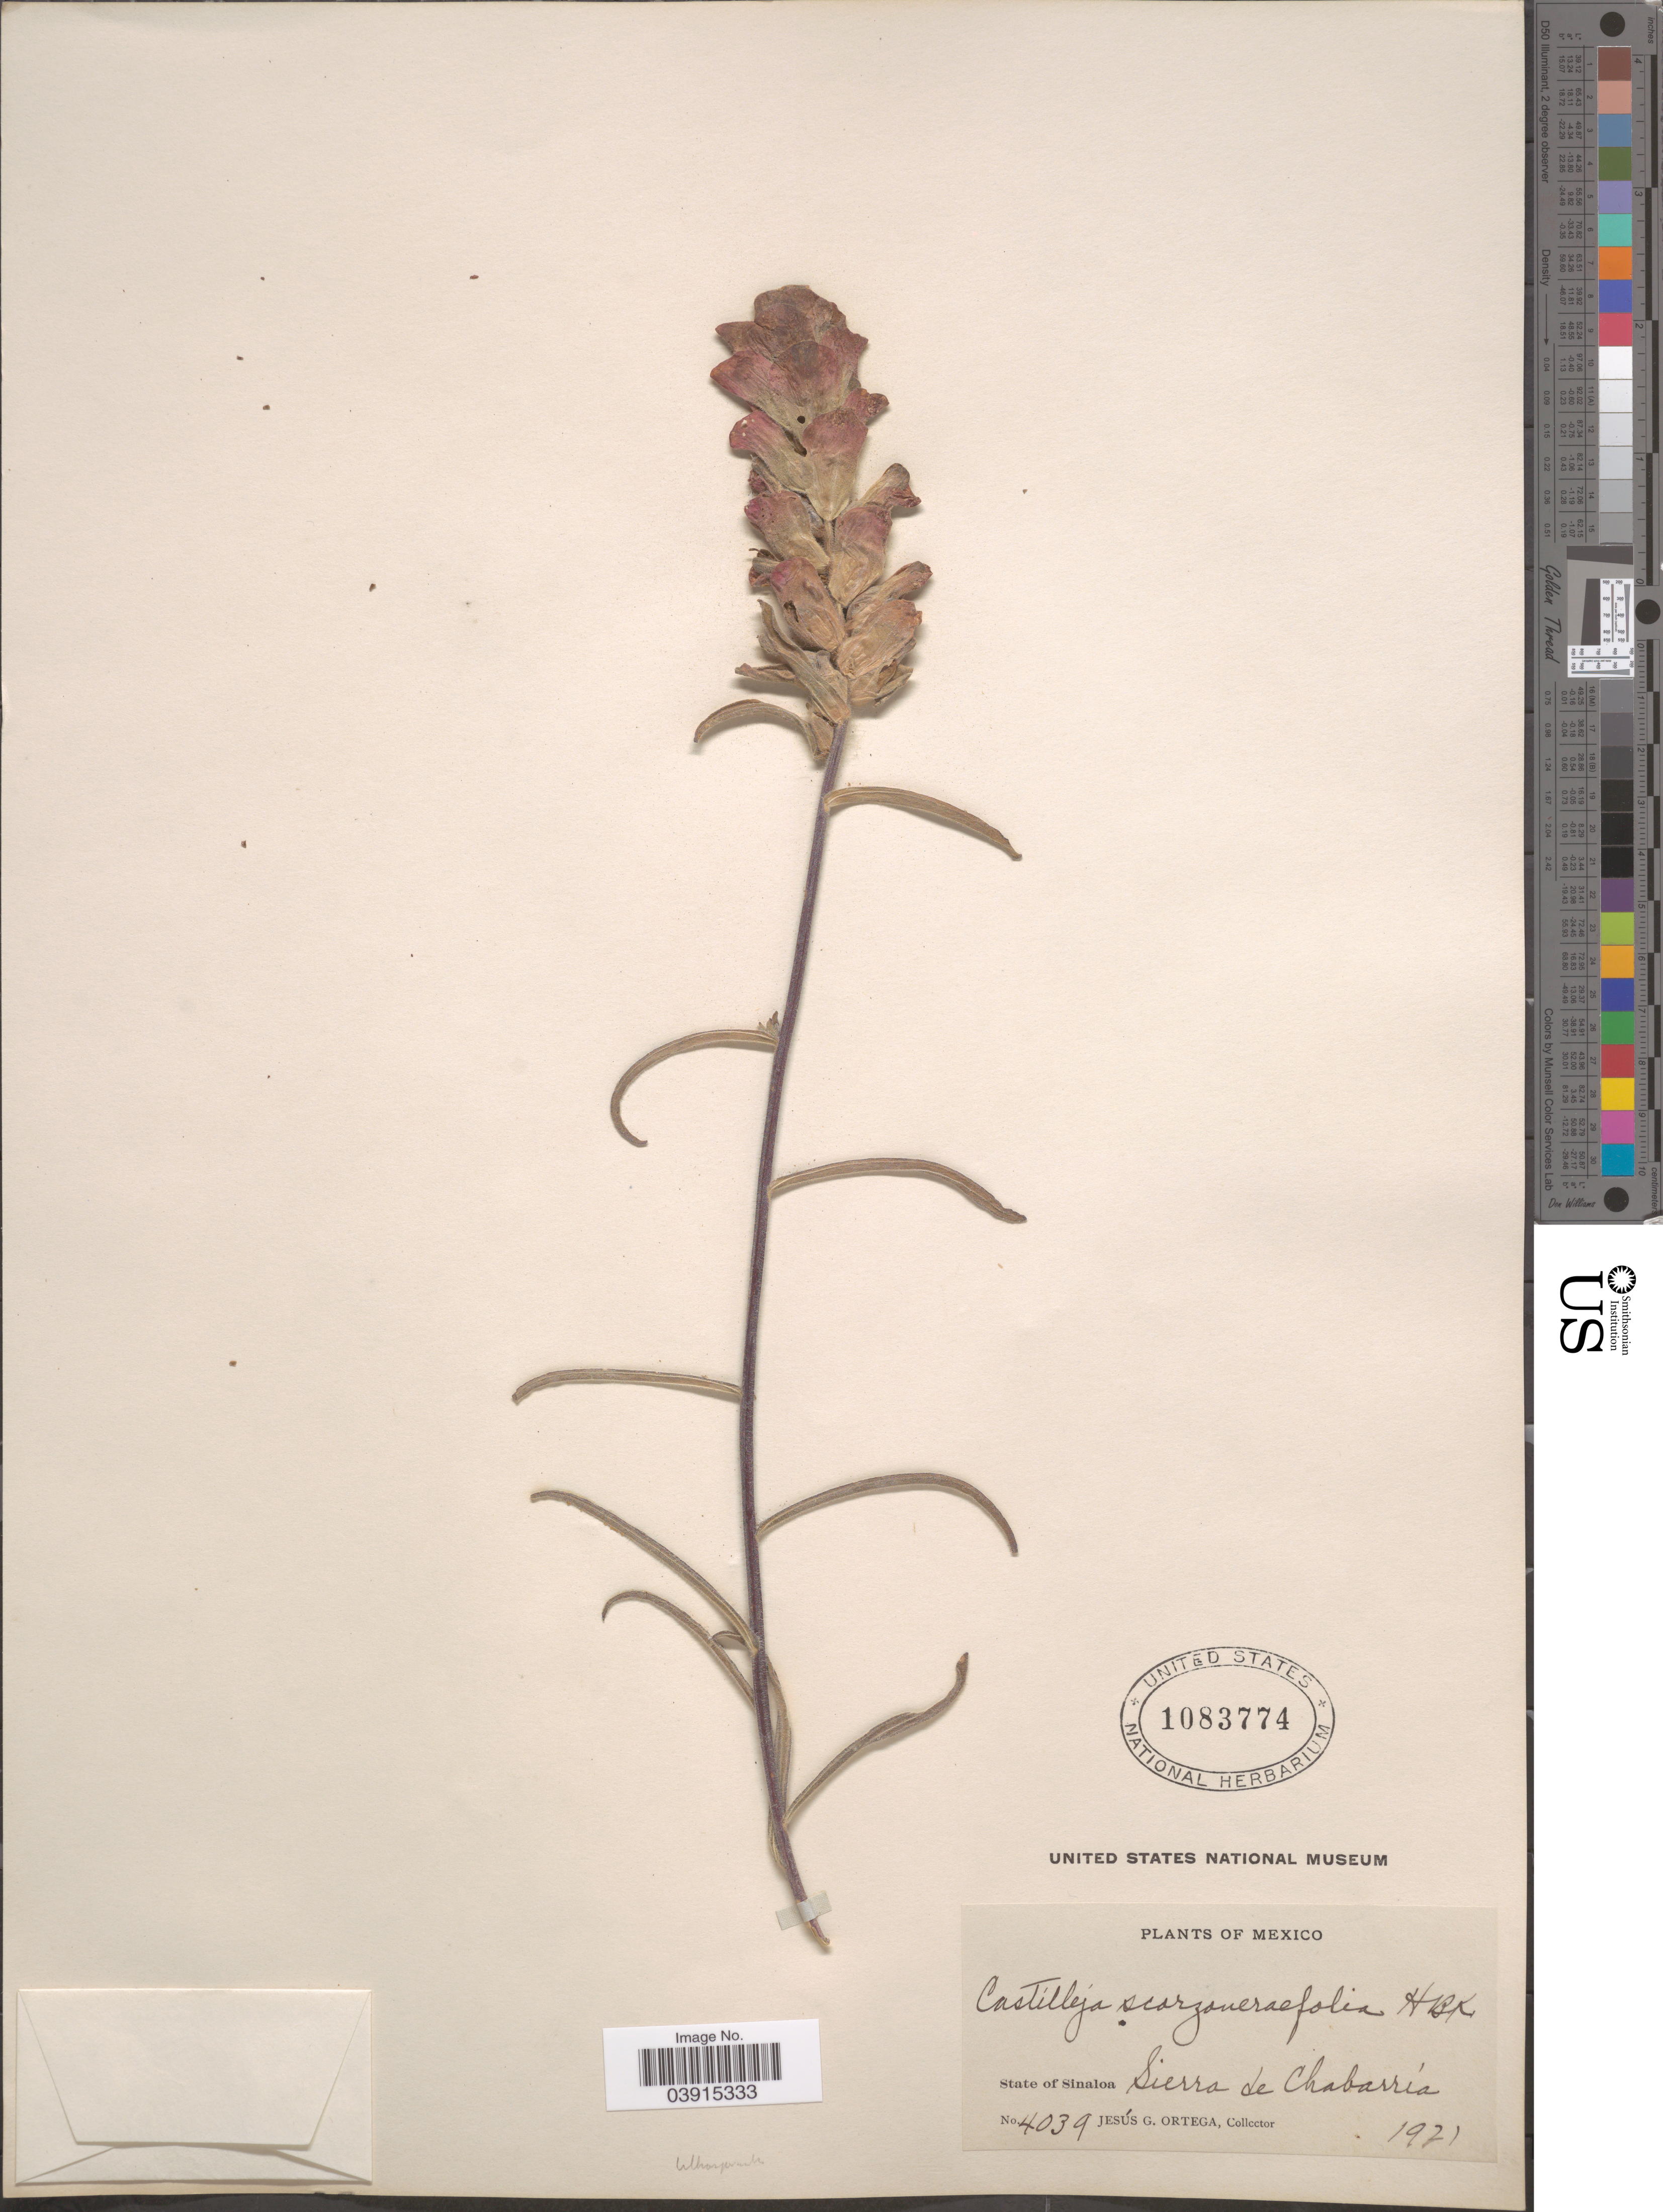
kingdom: Plantae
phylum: Tracheophyta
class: Magnoliopsida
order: Lamiales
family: Orobanchaceae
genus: Castilleja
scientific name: Castilleja lithospermoides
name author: Kunth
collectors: J. Ortega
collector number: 4039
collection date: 1921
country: Mexico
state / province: Sinaloa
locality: Sierra de Chabarría.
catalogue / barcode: US 1083774